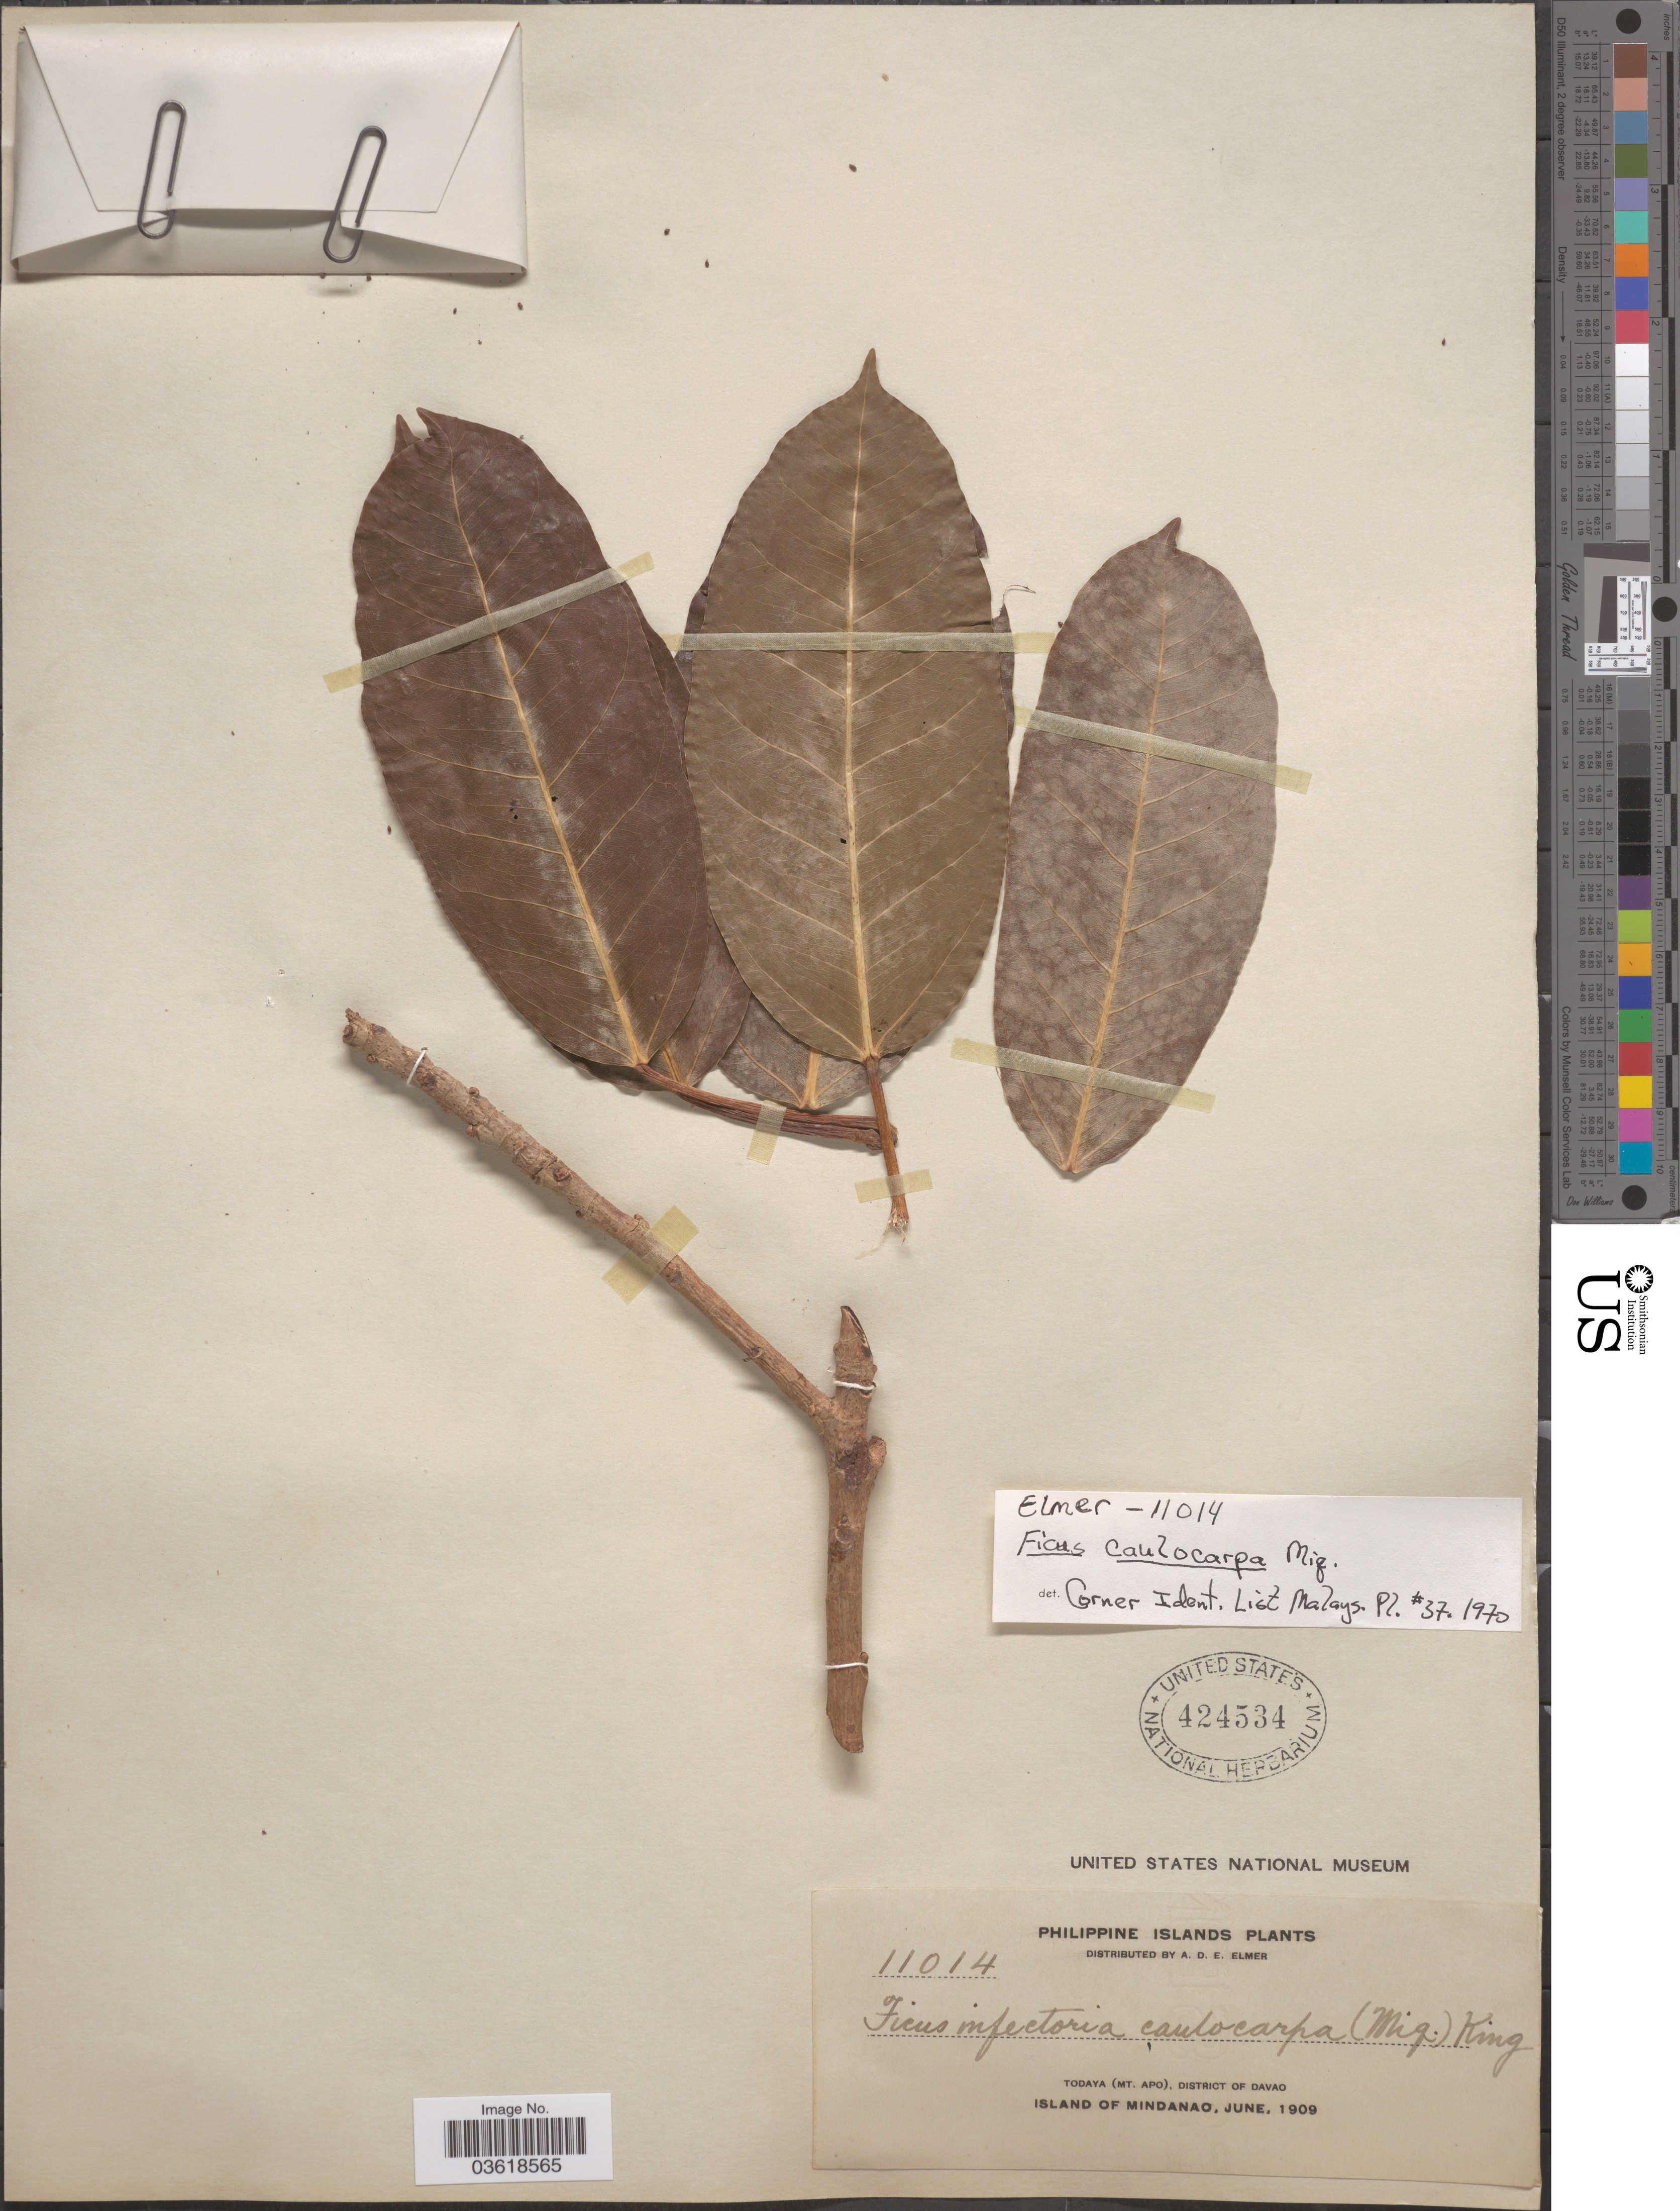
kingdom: Plantae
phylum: Tracheophyta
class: Magnoliopsida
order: Rosales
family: Moraceae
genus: Ficus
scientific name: Ficus caulocarpa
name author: (Miq.) Miq.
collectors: A. D. E. Elmer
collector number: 11014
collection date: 1909-06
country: Philippines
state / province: Davao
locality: Philippine Islands. Todaya (Mt. Apo), District of Davao. Island of Mindanao.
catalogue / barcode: US 424534